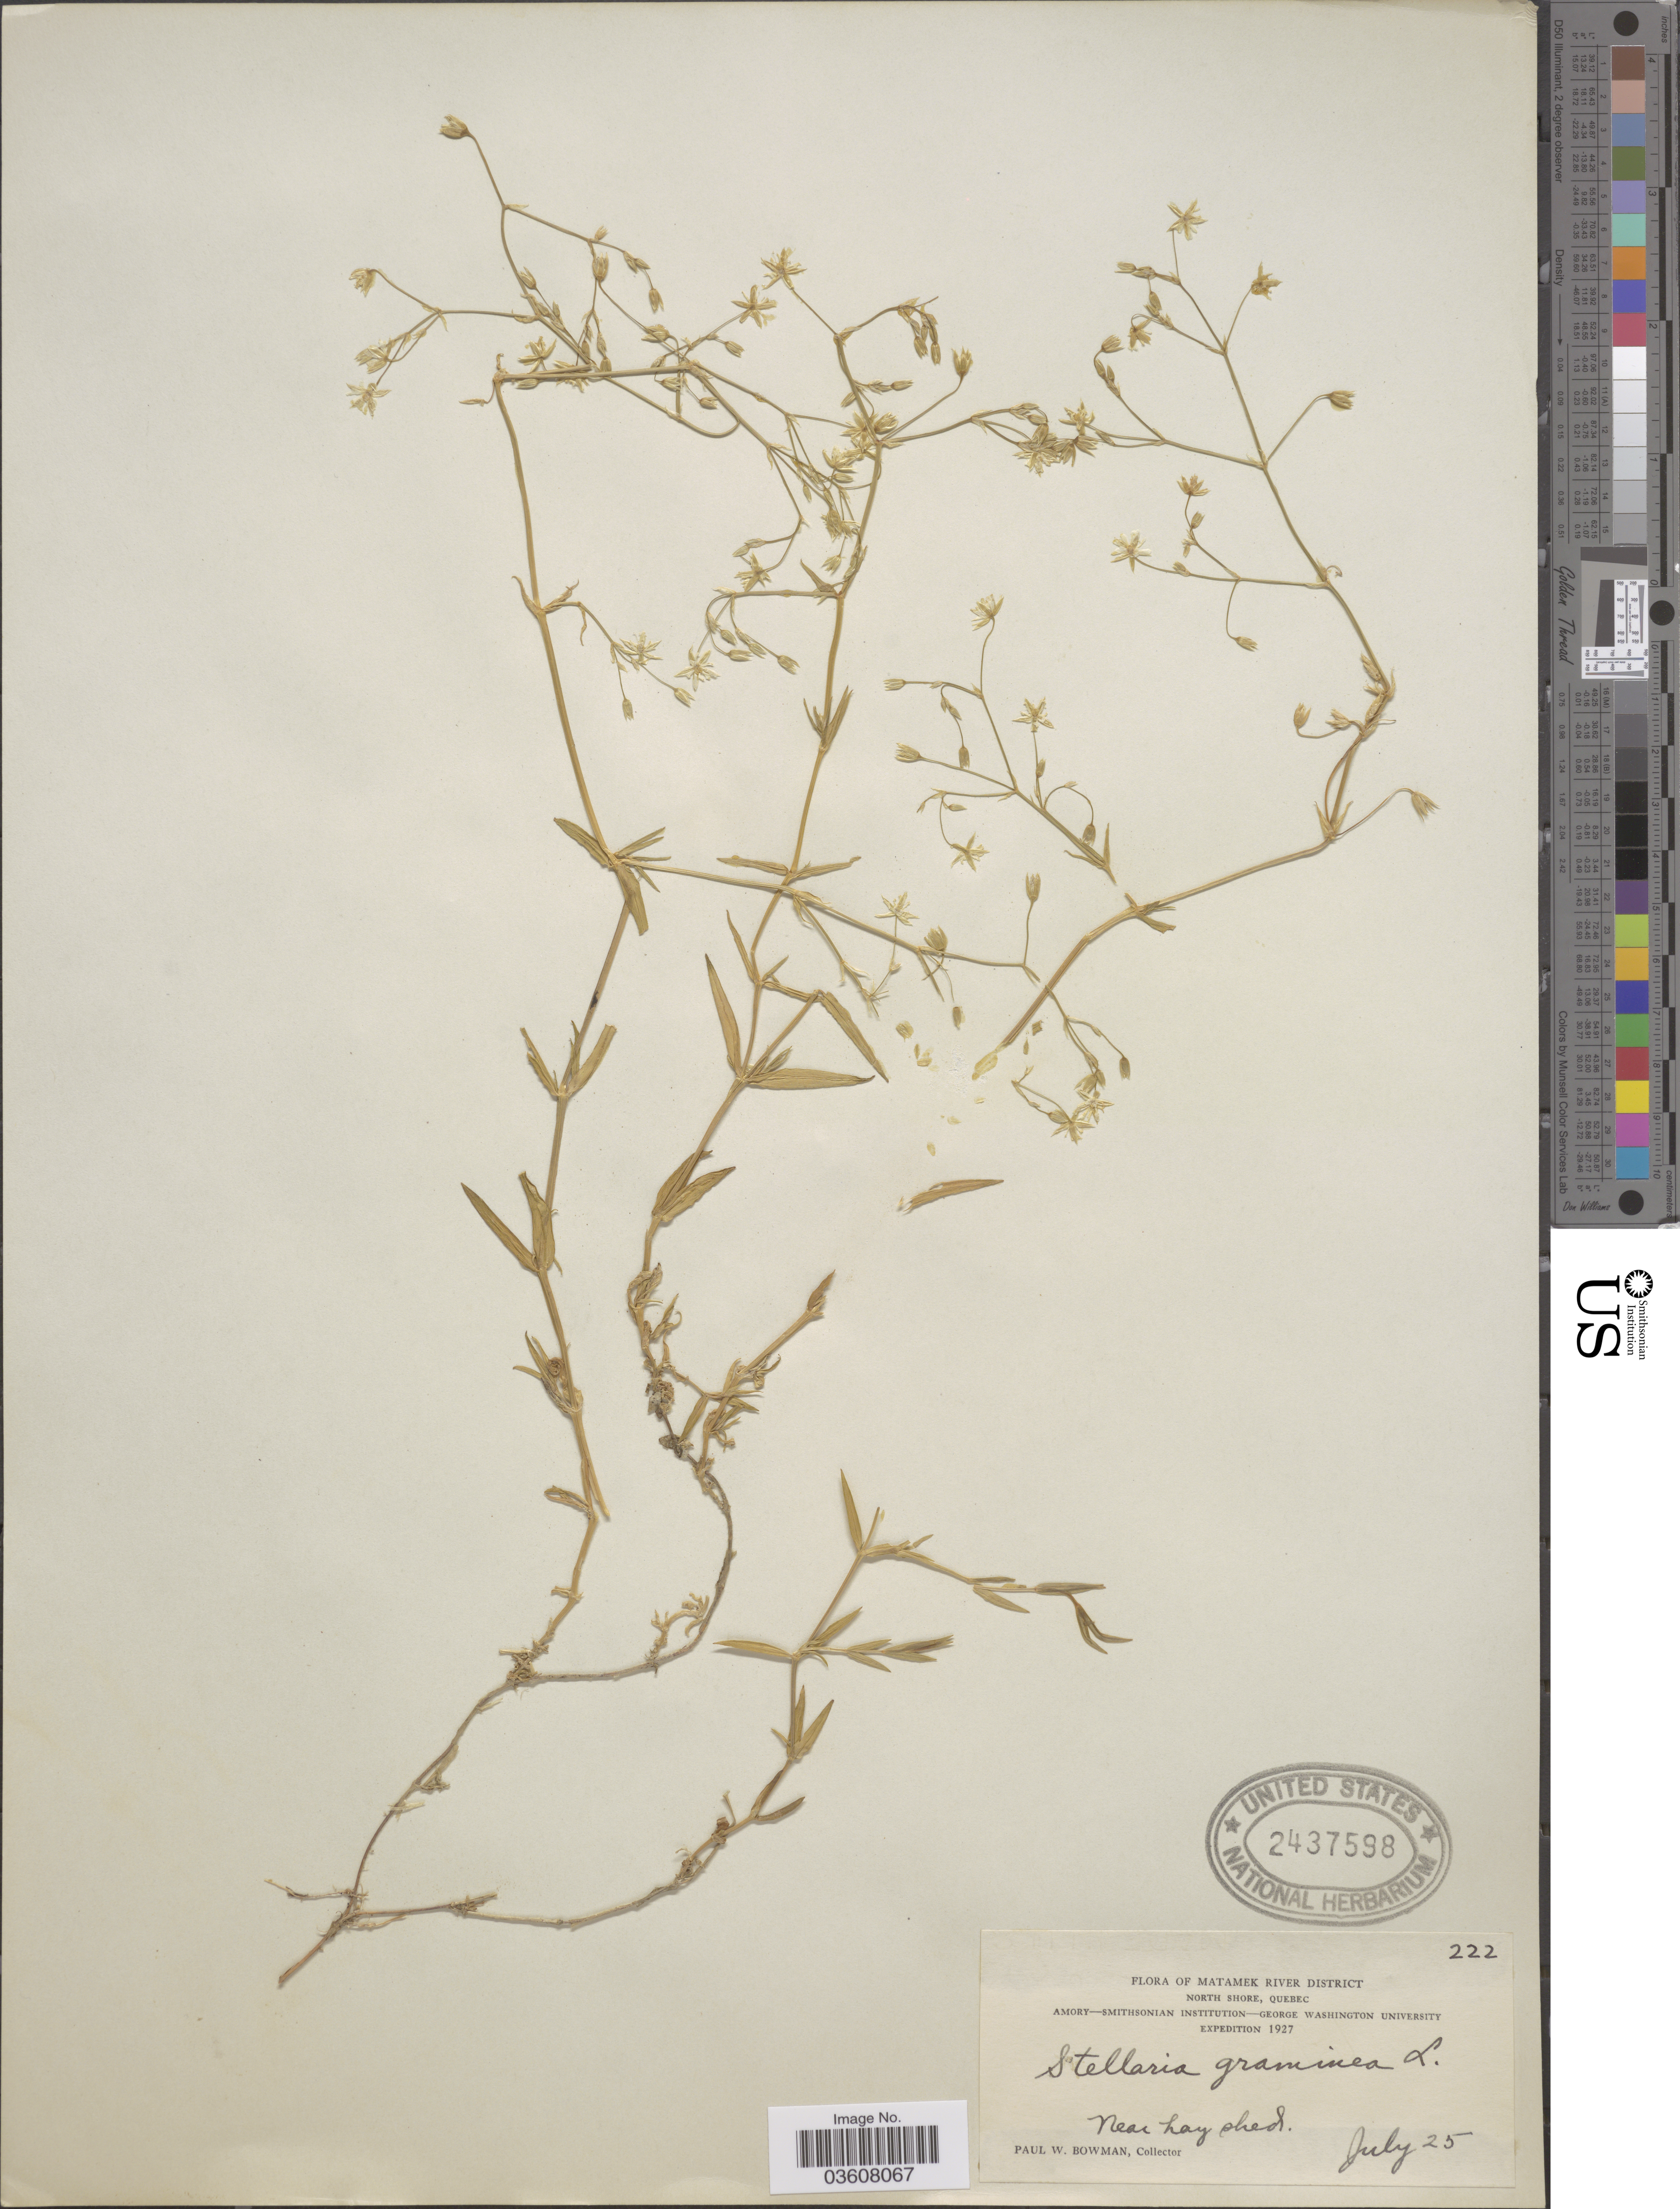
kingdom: Plantae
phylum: Tracheophyta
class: Magnoliopsida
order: Caryophyllales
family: Caryophyllaceae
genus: Stellaria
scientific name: Stellaria graminea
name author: L.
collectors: P. Bowman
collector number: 222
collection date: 1927-07-25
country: Canada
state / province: Quebec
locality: Matamek River District. North Shore. Near hay shed.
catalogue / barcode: US 2437598